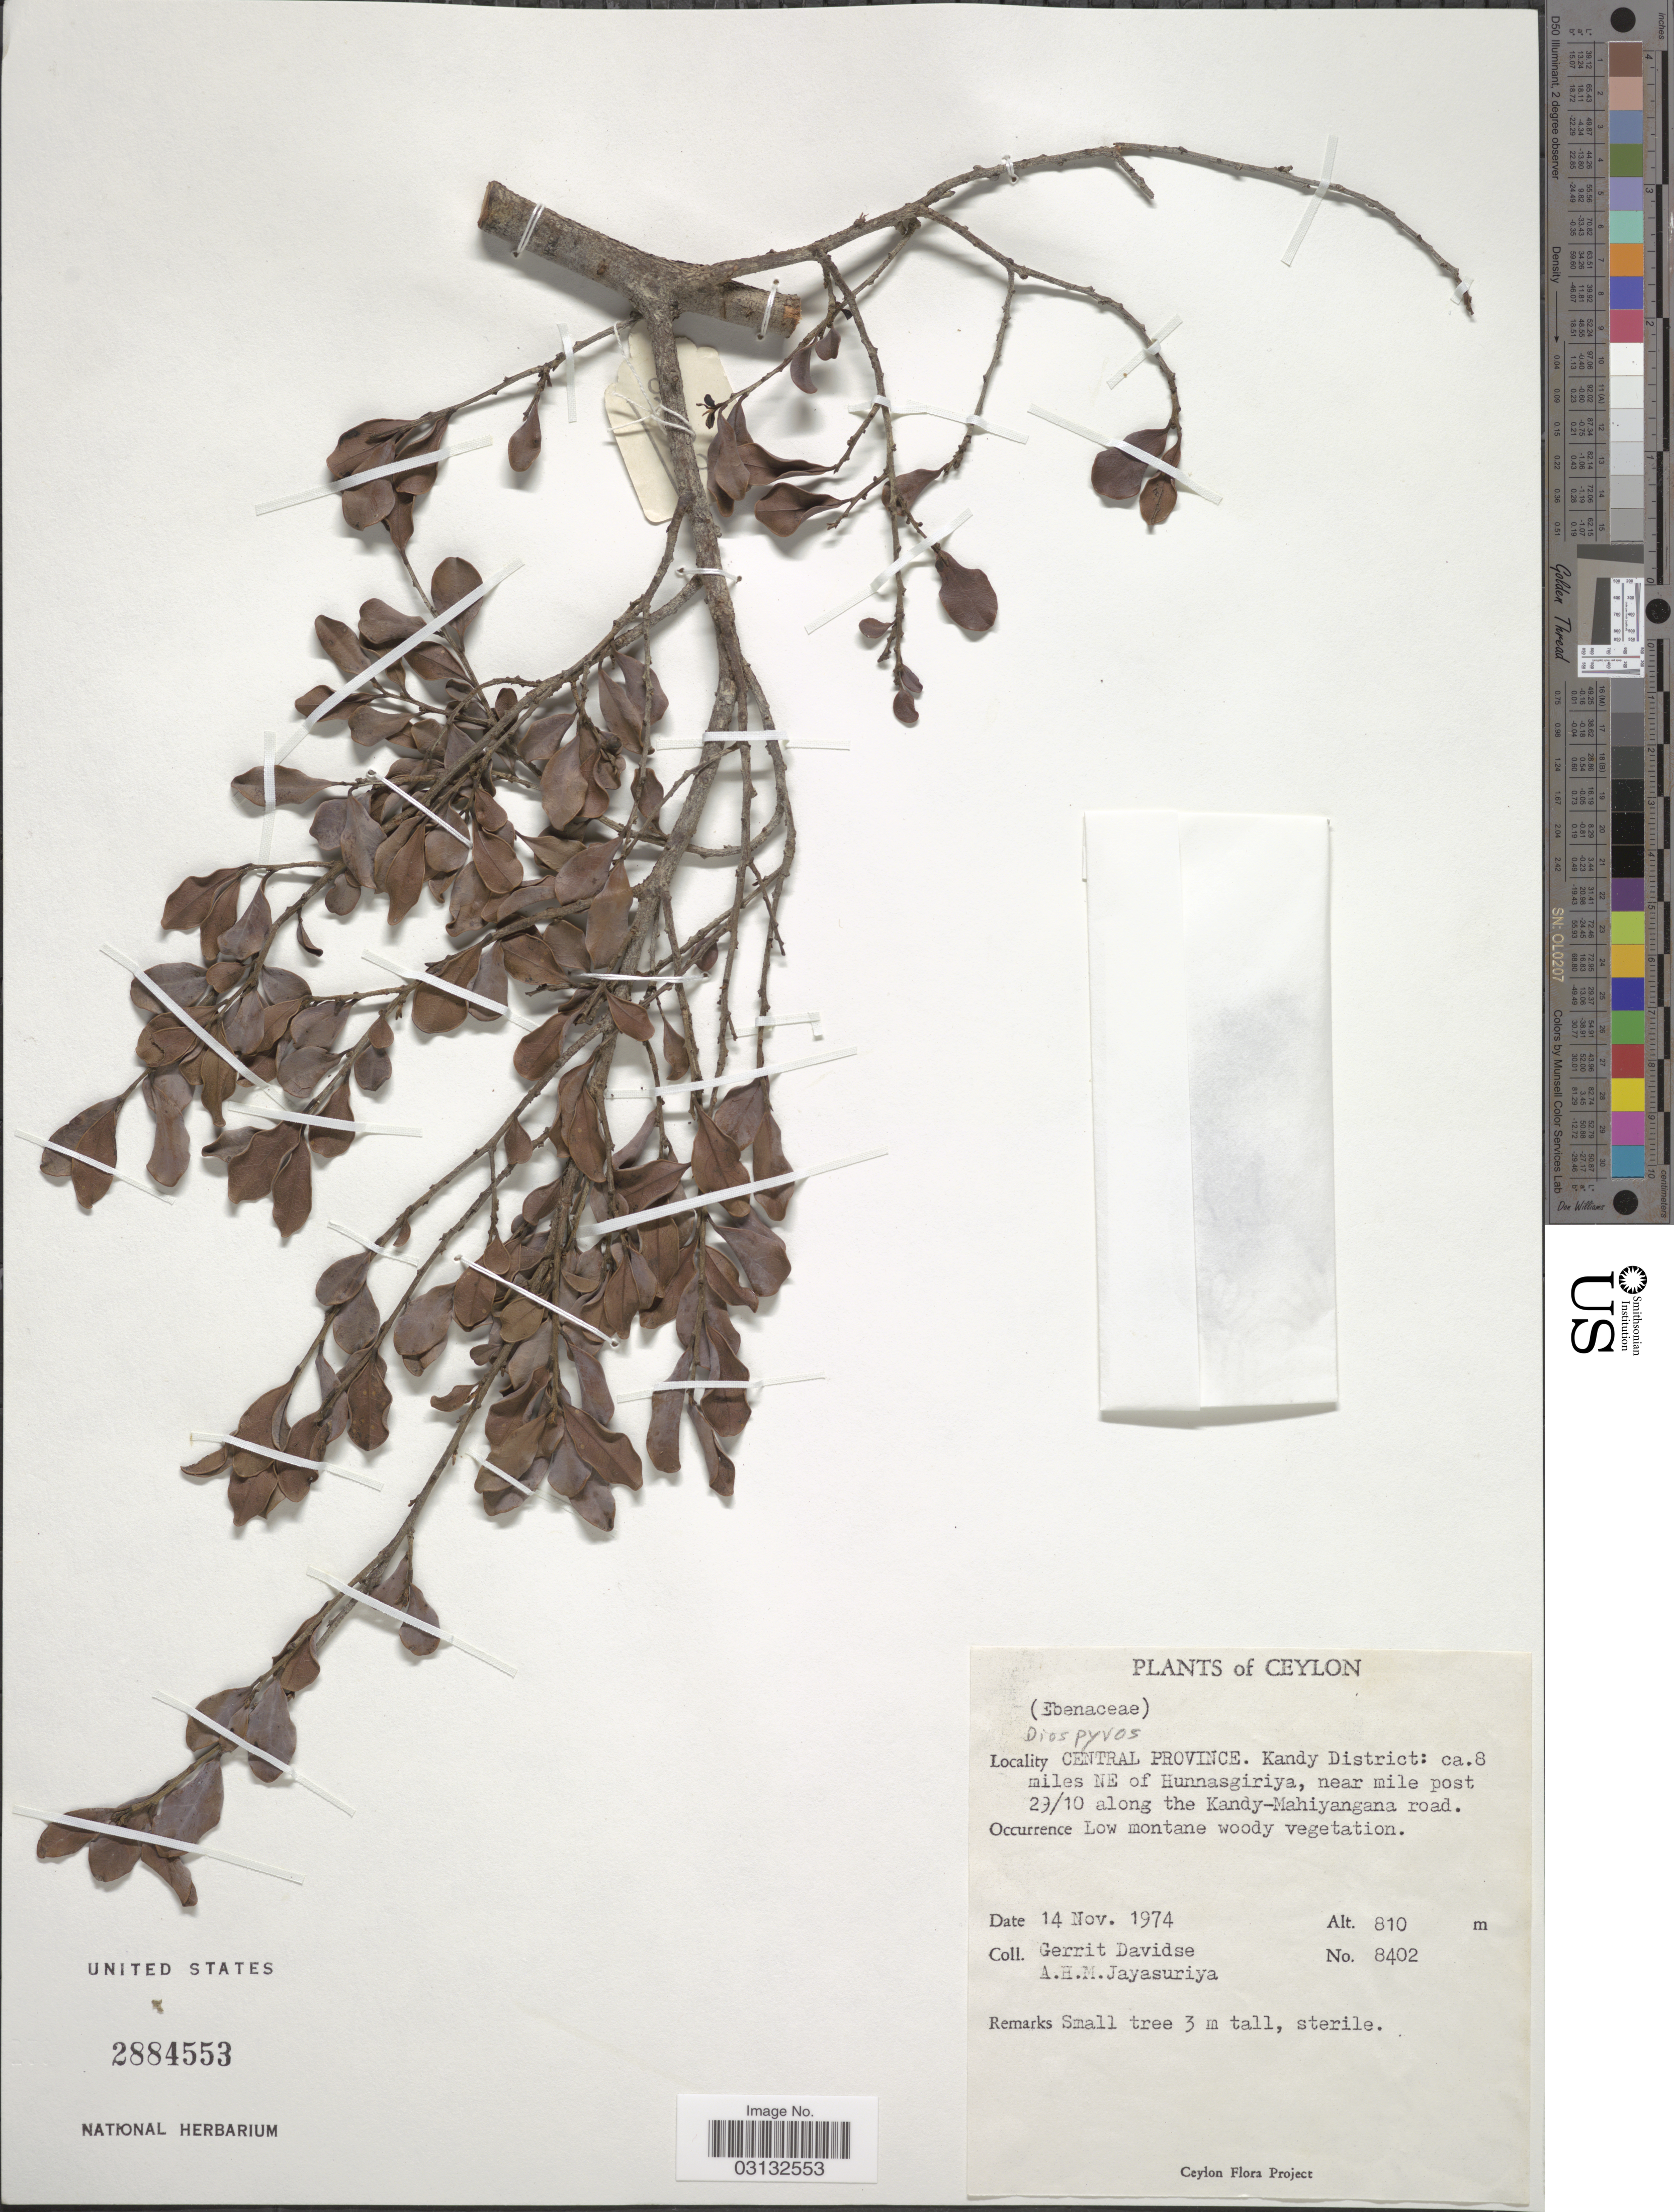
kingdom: Plantae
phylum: Tracheophyta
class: Magnoliopsida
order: Ericales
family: Ebenaceae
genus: Diospyros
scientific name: Diospyros sp.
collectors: G. Davidse & A. H. Jayasuriya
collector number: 8402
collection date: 1974-11-14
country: Sri Lanka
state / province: Central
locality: Ceylon. Kandy District: ca. 8 miles NE of Hunnasgiriya, near mile post 29/10 along the Kandy-Mahiyangana road.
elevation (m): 810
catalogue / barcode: US 2884553